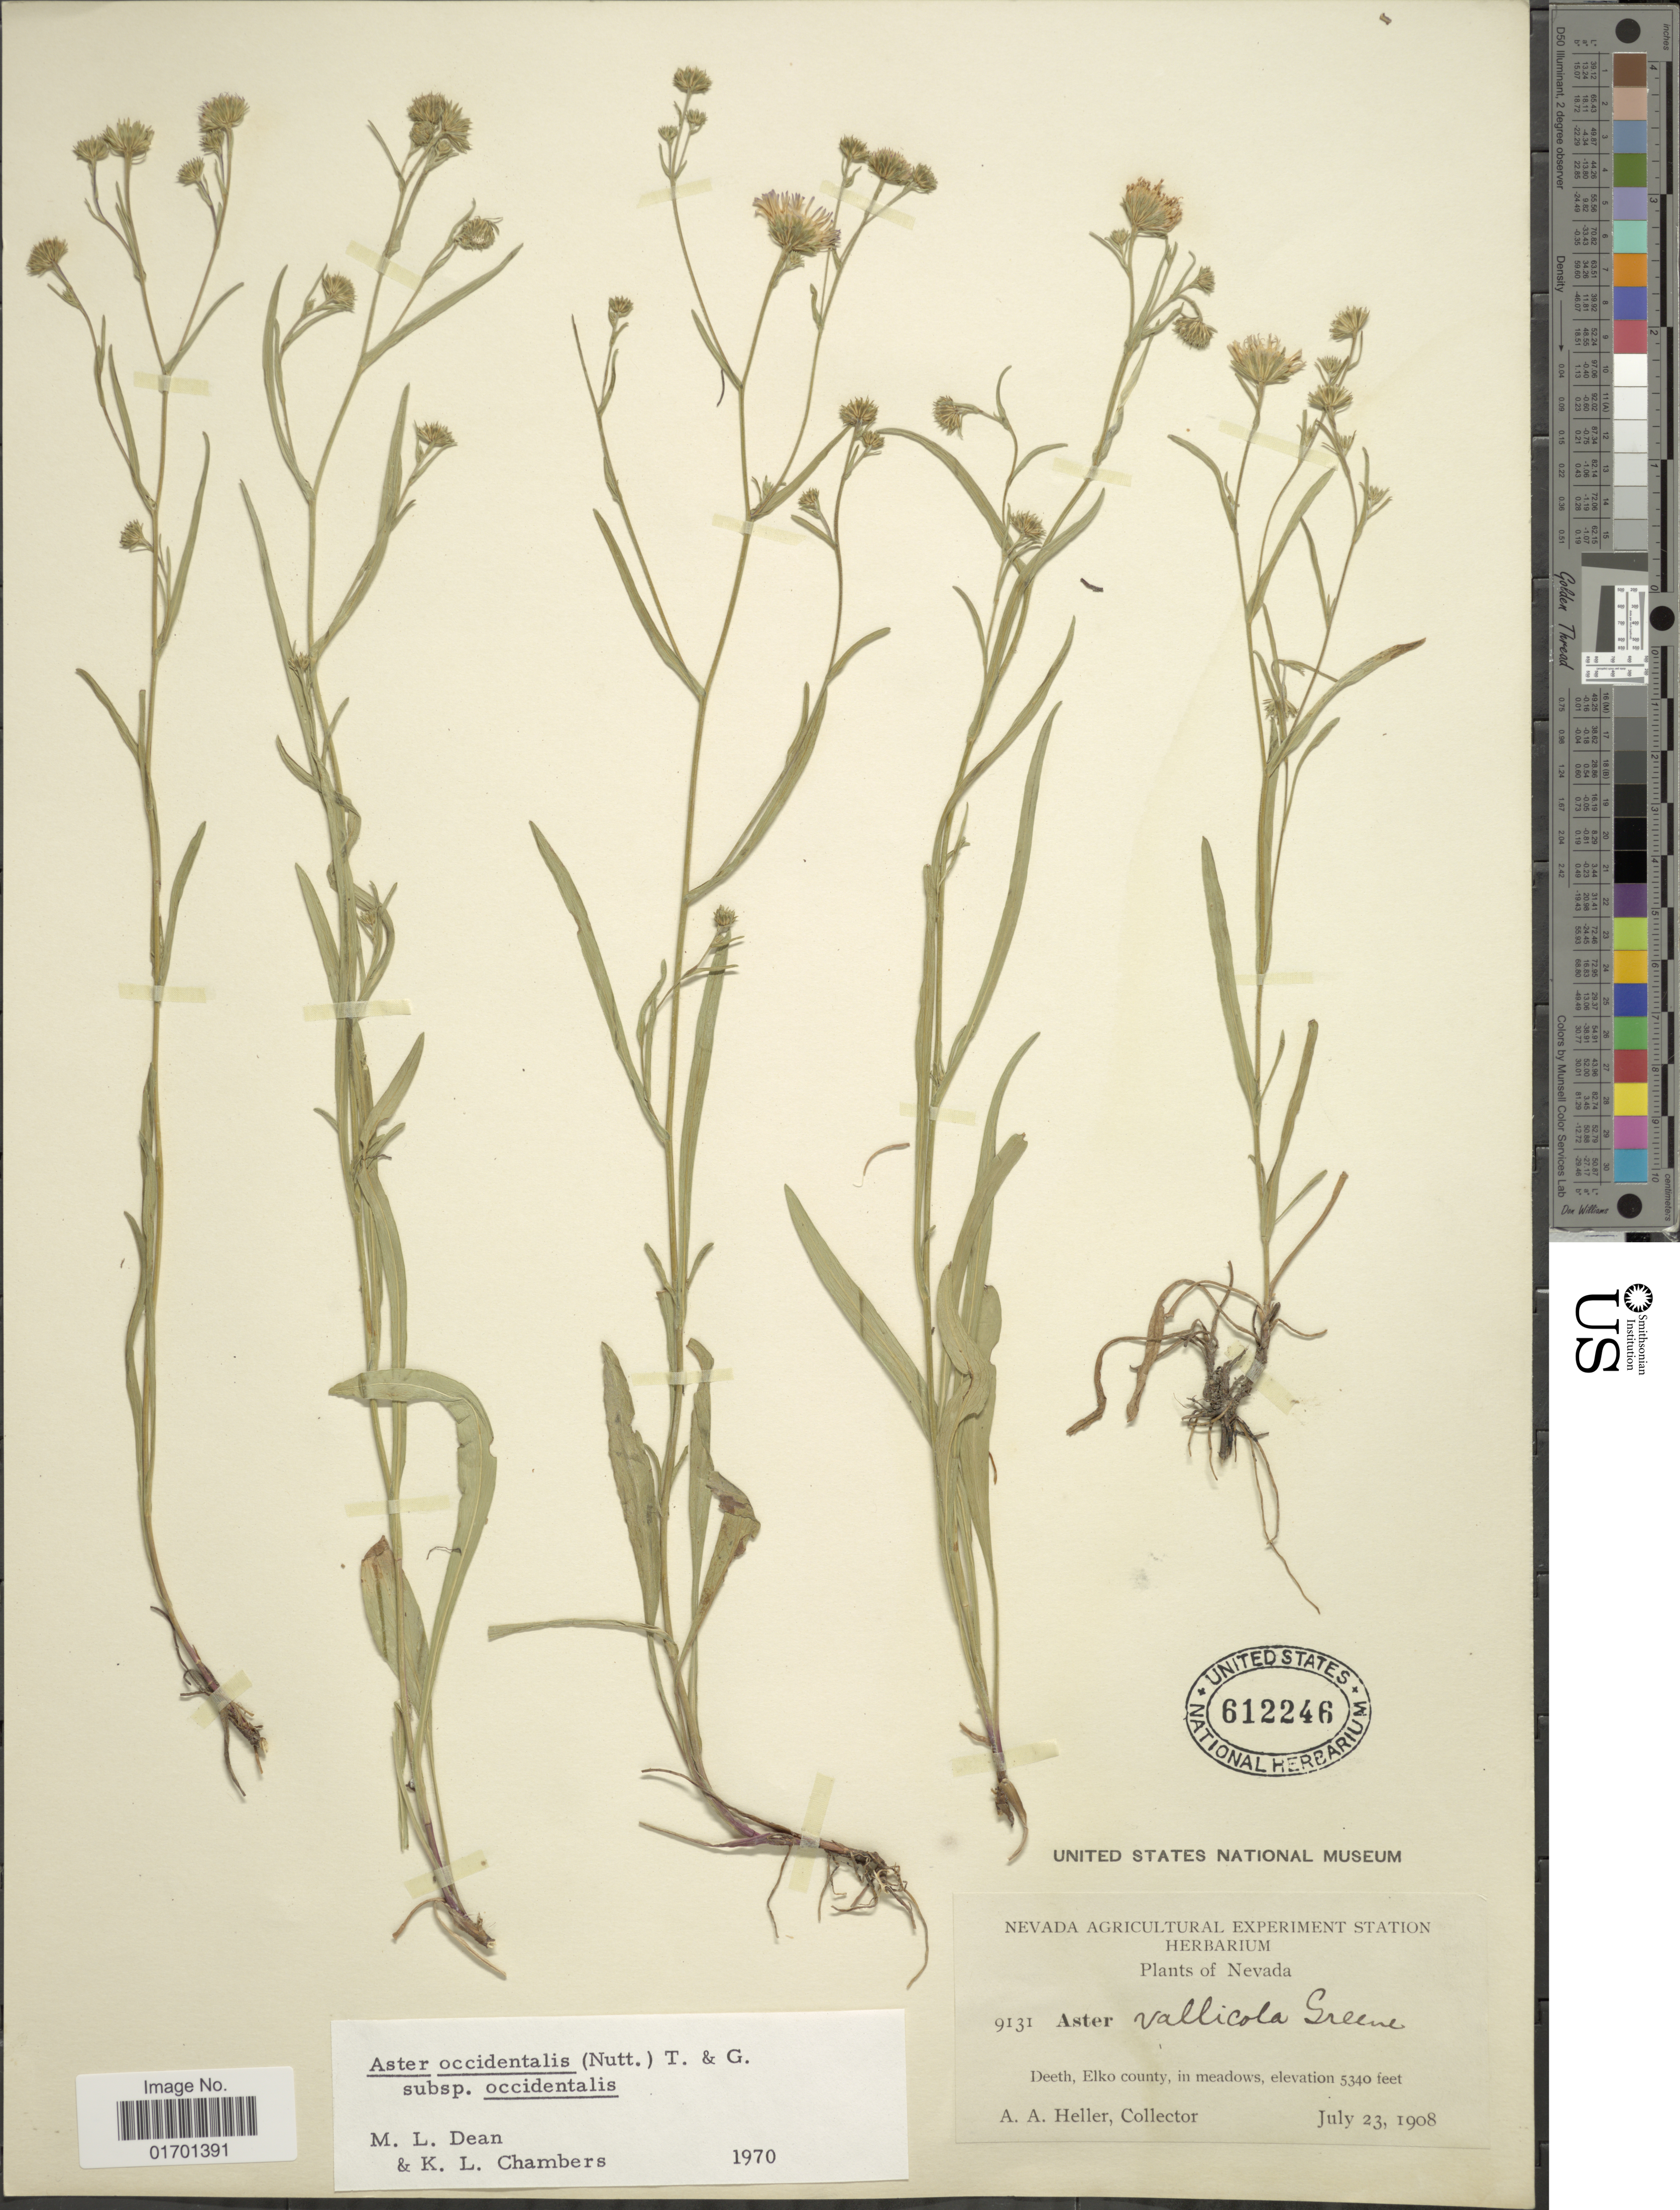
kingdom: Plantae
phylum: Tracheophyta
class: Magnoliopsida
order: Asterales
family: Asteraceae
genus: Symphyotrichum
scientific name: Symphyotrichum spathulatum var. spathulatum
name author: (Lindl.) G.L. Nesom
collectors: A. A. Heller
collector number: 9131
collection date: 1908-07-23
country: United States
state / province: Nevada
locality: Deeth, Elko county, in meadows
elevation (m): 1628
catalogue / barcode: US 612246